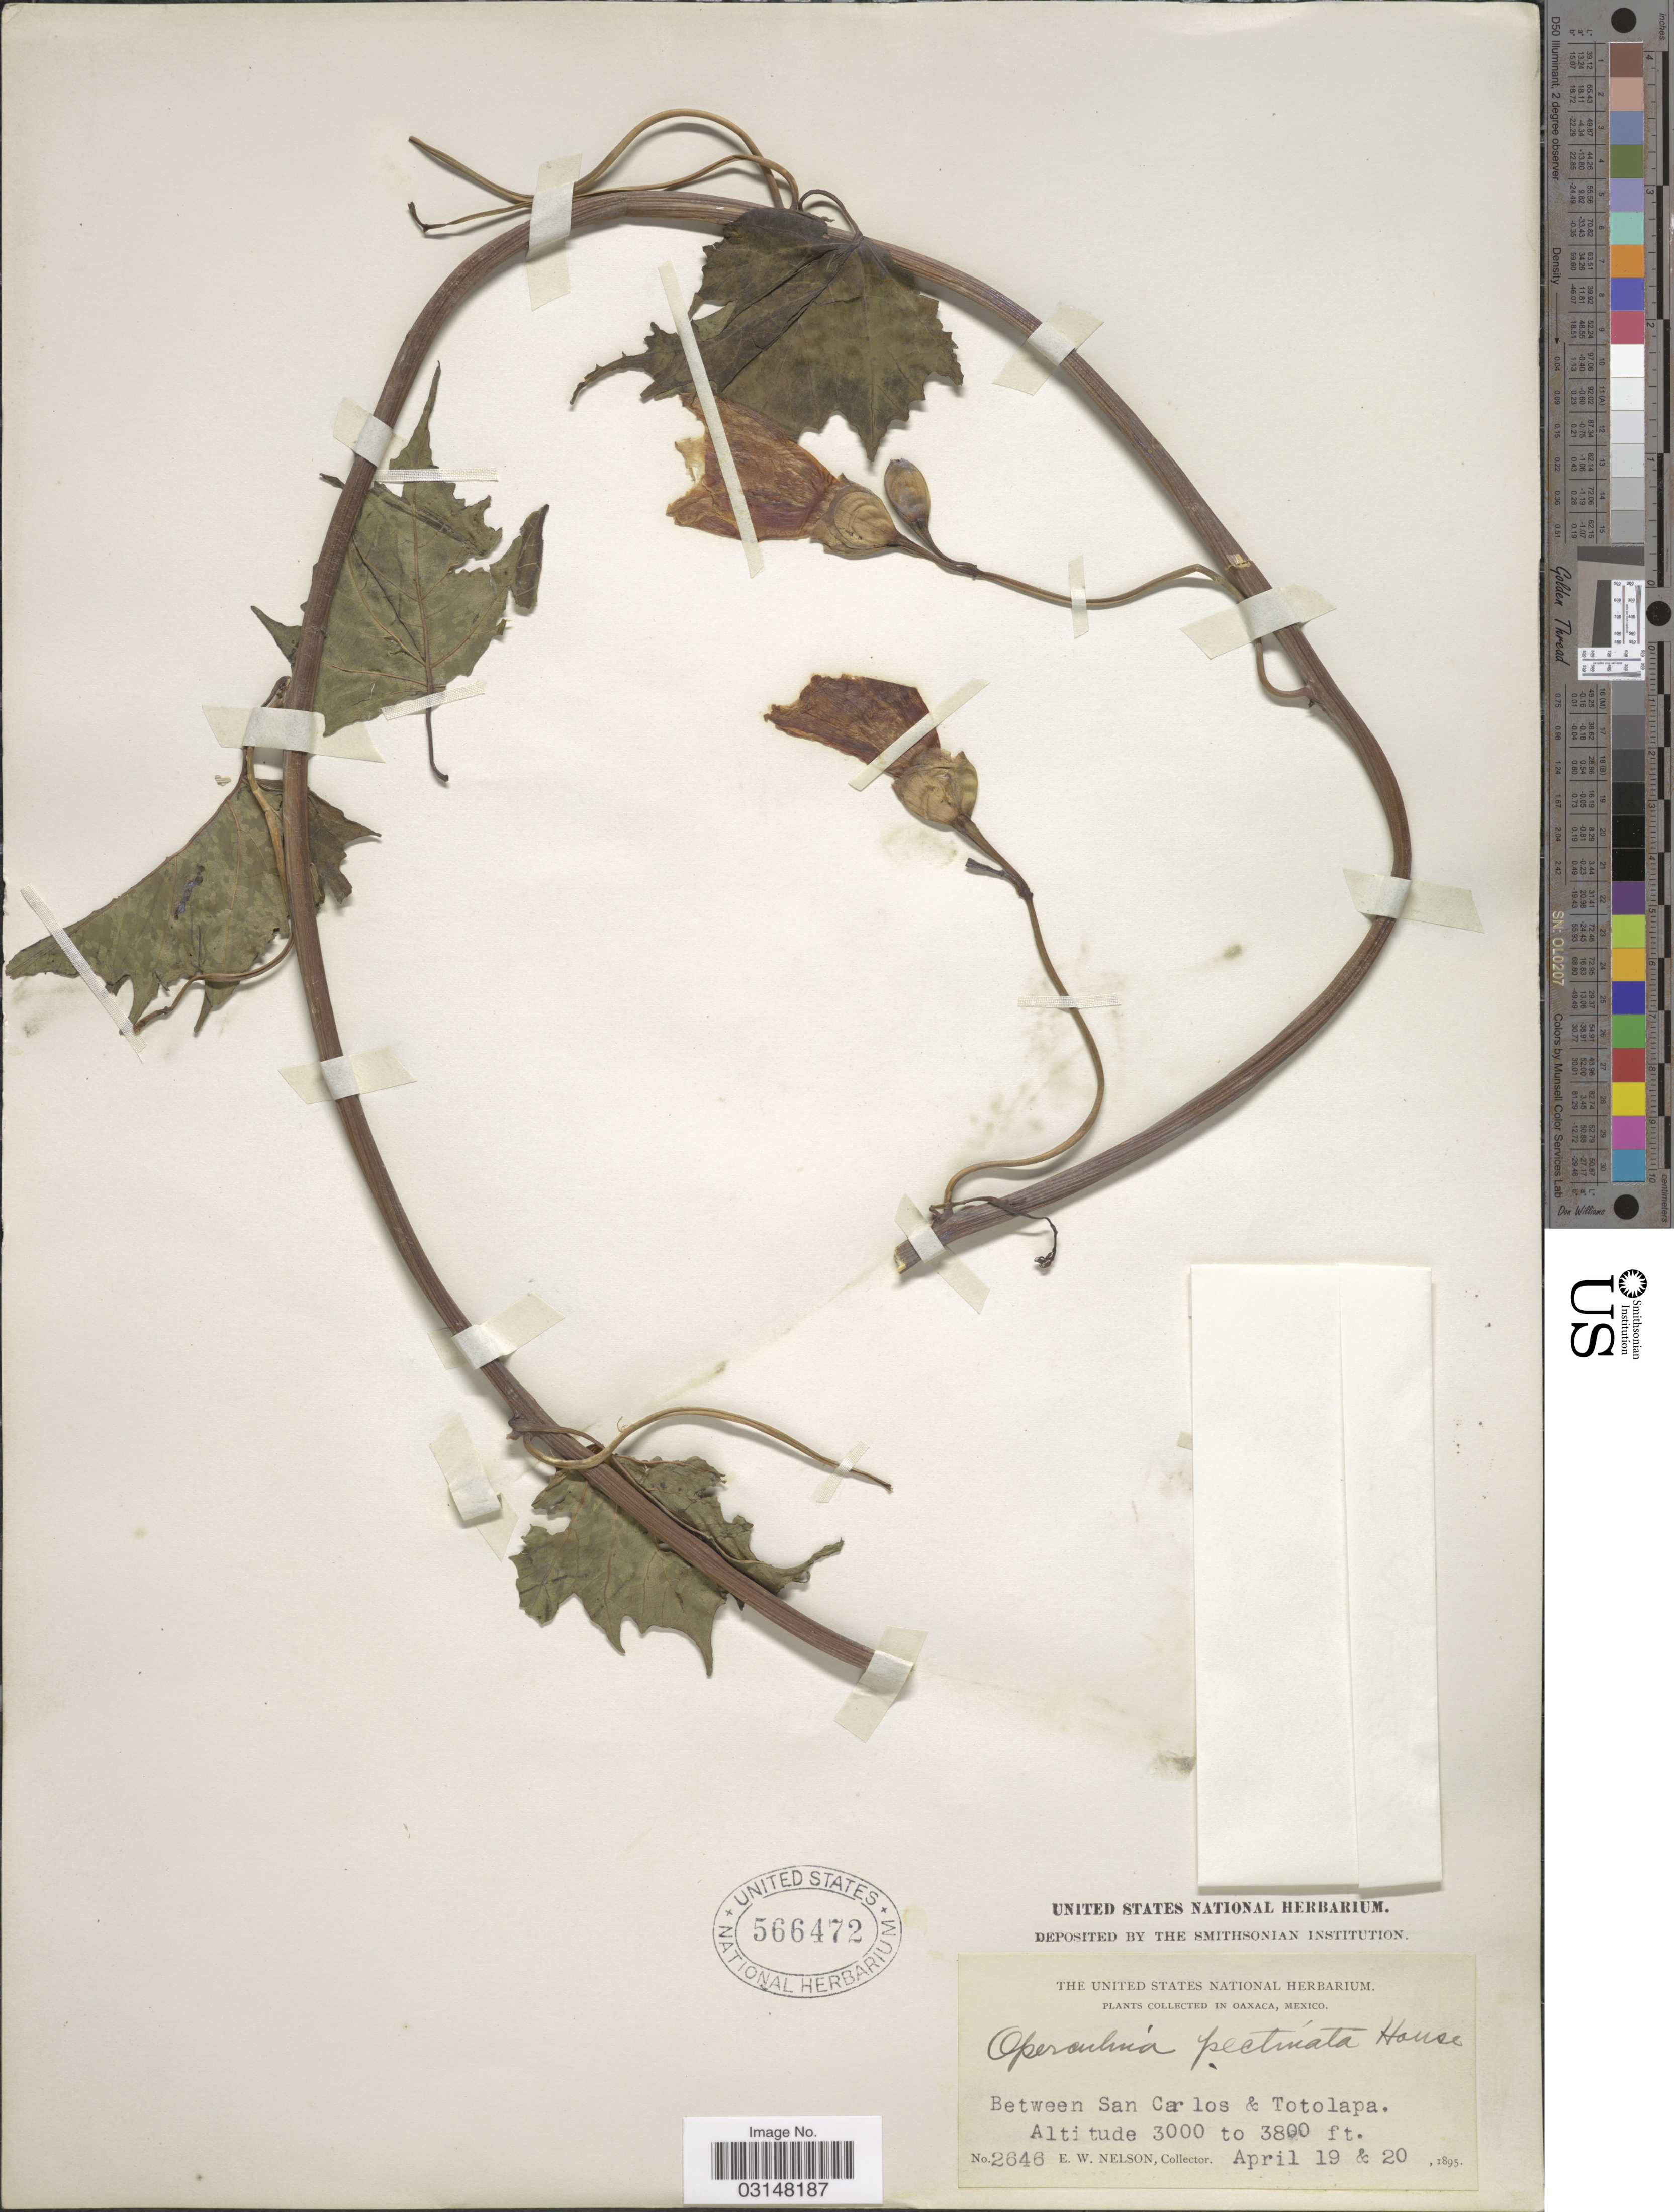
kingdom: Plantae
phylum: Tracheophyta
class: Magnoliopsida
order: Solanales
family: Convolvulaceae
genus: Operculina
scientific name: Operculina pectinata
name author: House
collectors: E. W. Nelson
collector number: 2646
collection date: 1895-04-19/1895-04-20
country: Mexico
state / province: Oaxaca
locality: Between San Carlos & Totolapa.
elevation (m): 914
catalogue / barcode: US 566472